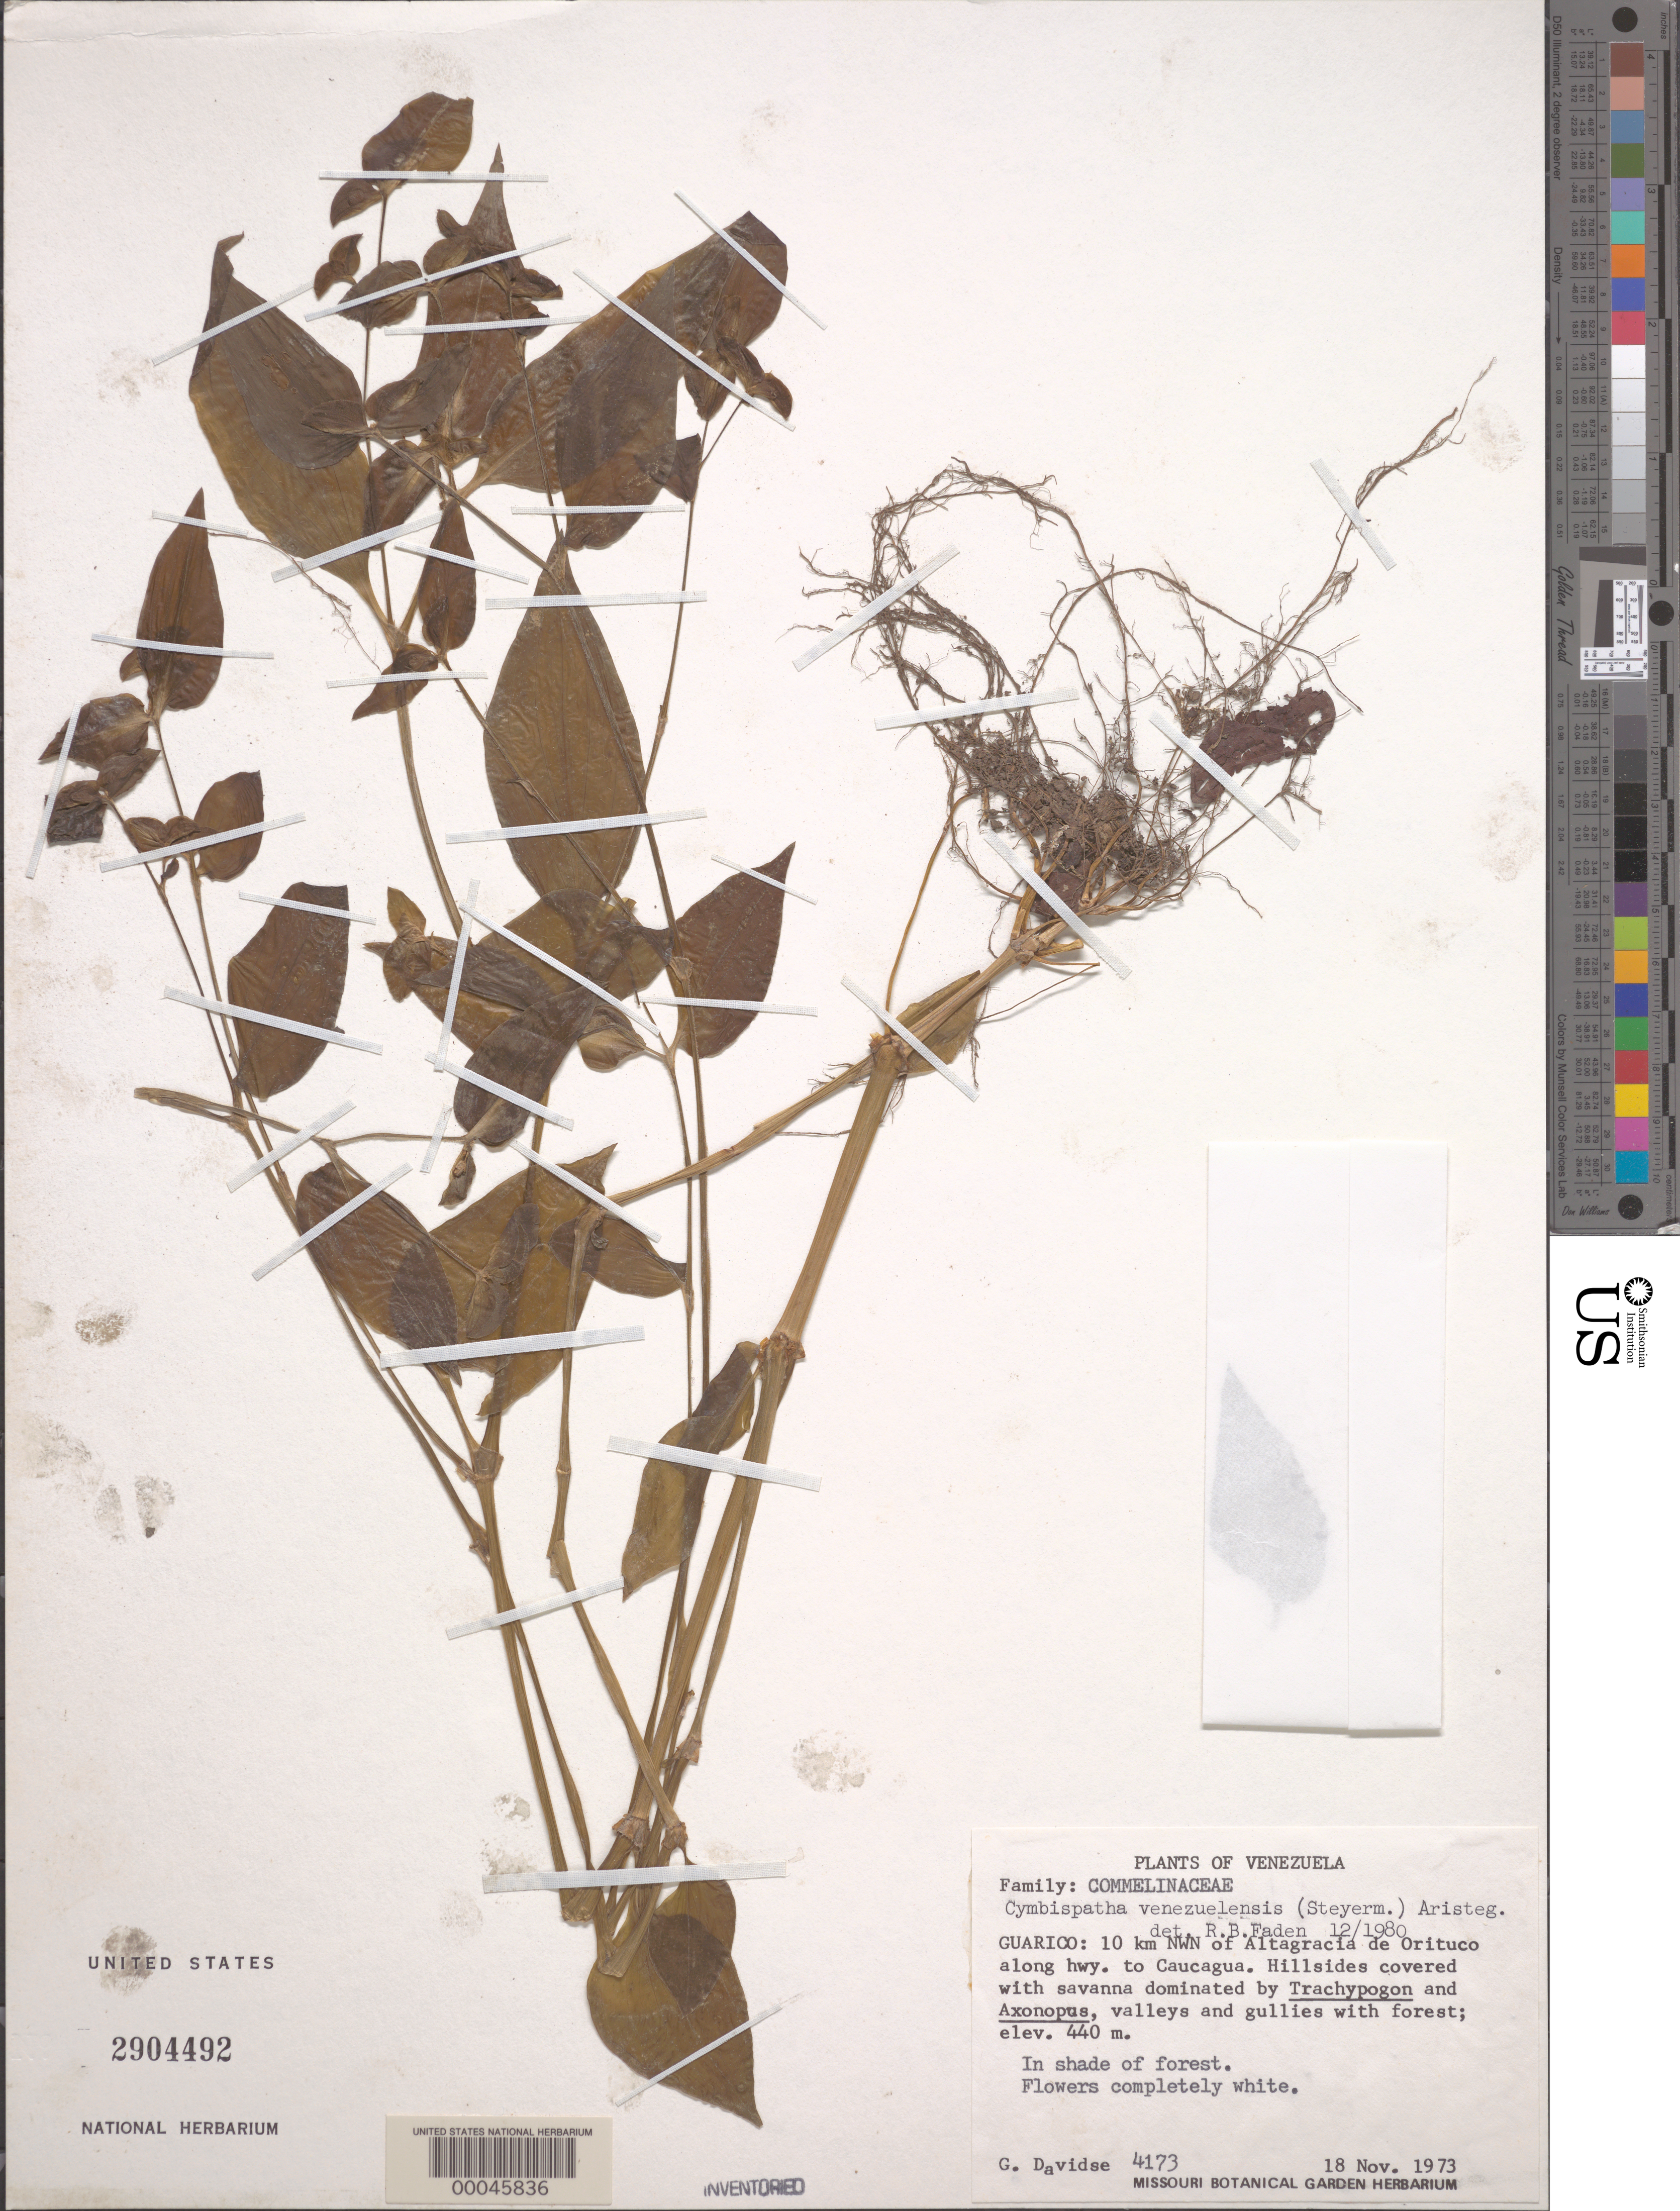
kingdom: Plantae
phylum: Tracheophyta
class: Liliopsida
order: Commelinales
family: Commelinaceae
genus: Tradescantia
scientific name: Tradescantia venezuelensis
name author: Steyerm.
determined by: Faden, Robert B., (US), Smithsonian Institution - National Museum of Natural History (UNITED STATES)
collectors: G. Davidse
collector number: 4173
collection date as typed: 18 Nov 1973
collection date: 1973-11-18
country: Venezuela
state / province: Guárico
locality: Nwn of altagracia de orituco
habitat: Shaded forest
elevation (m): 440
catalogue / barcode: US 2904492